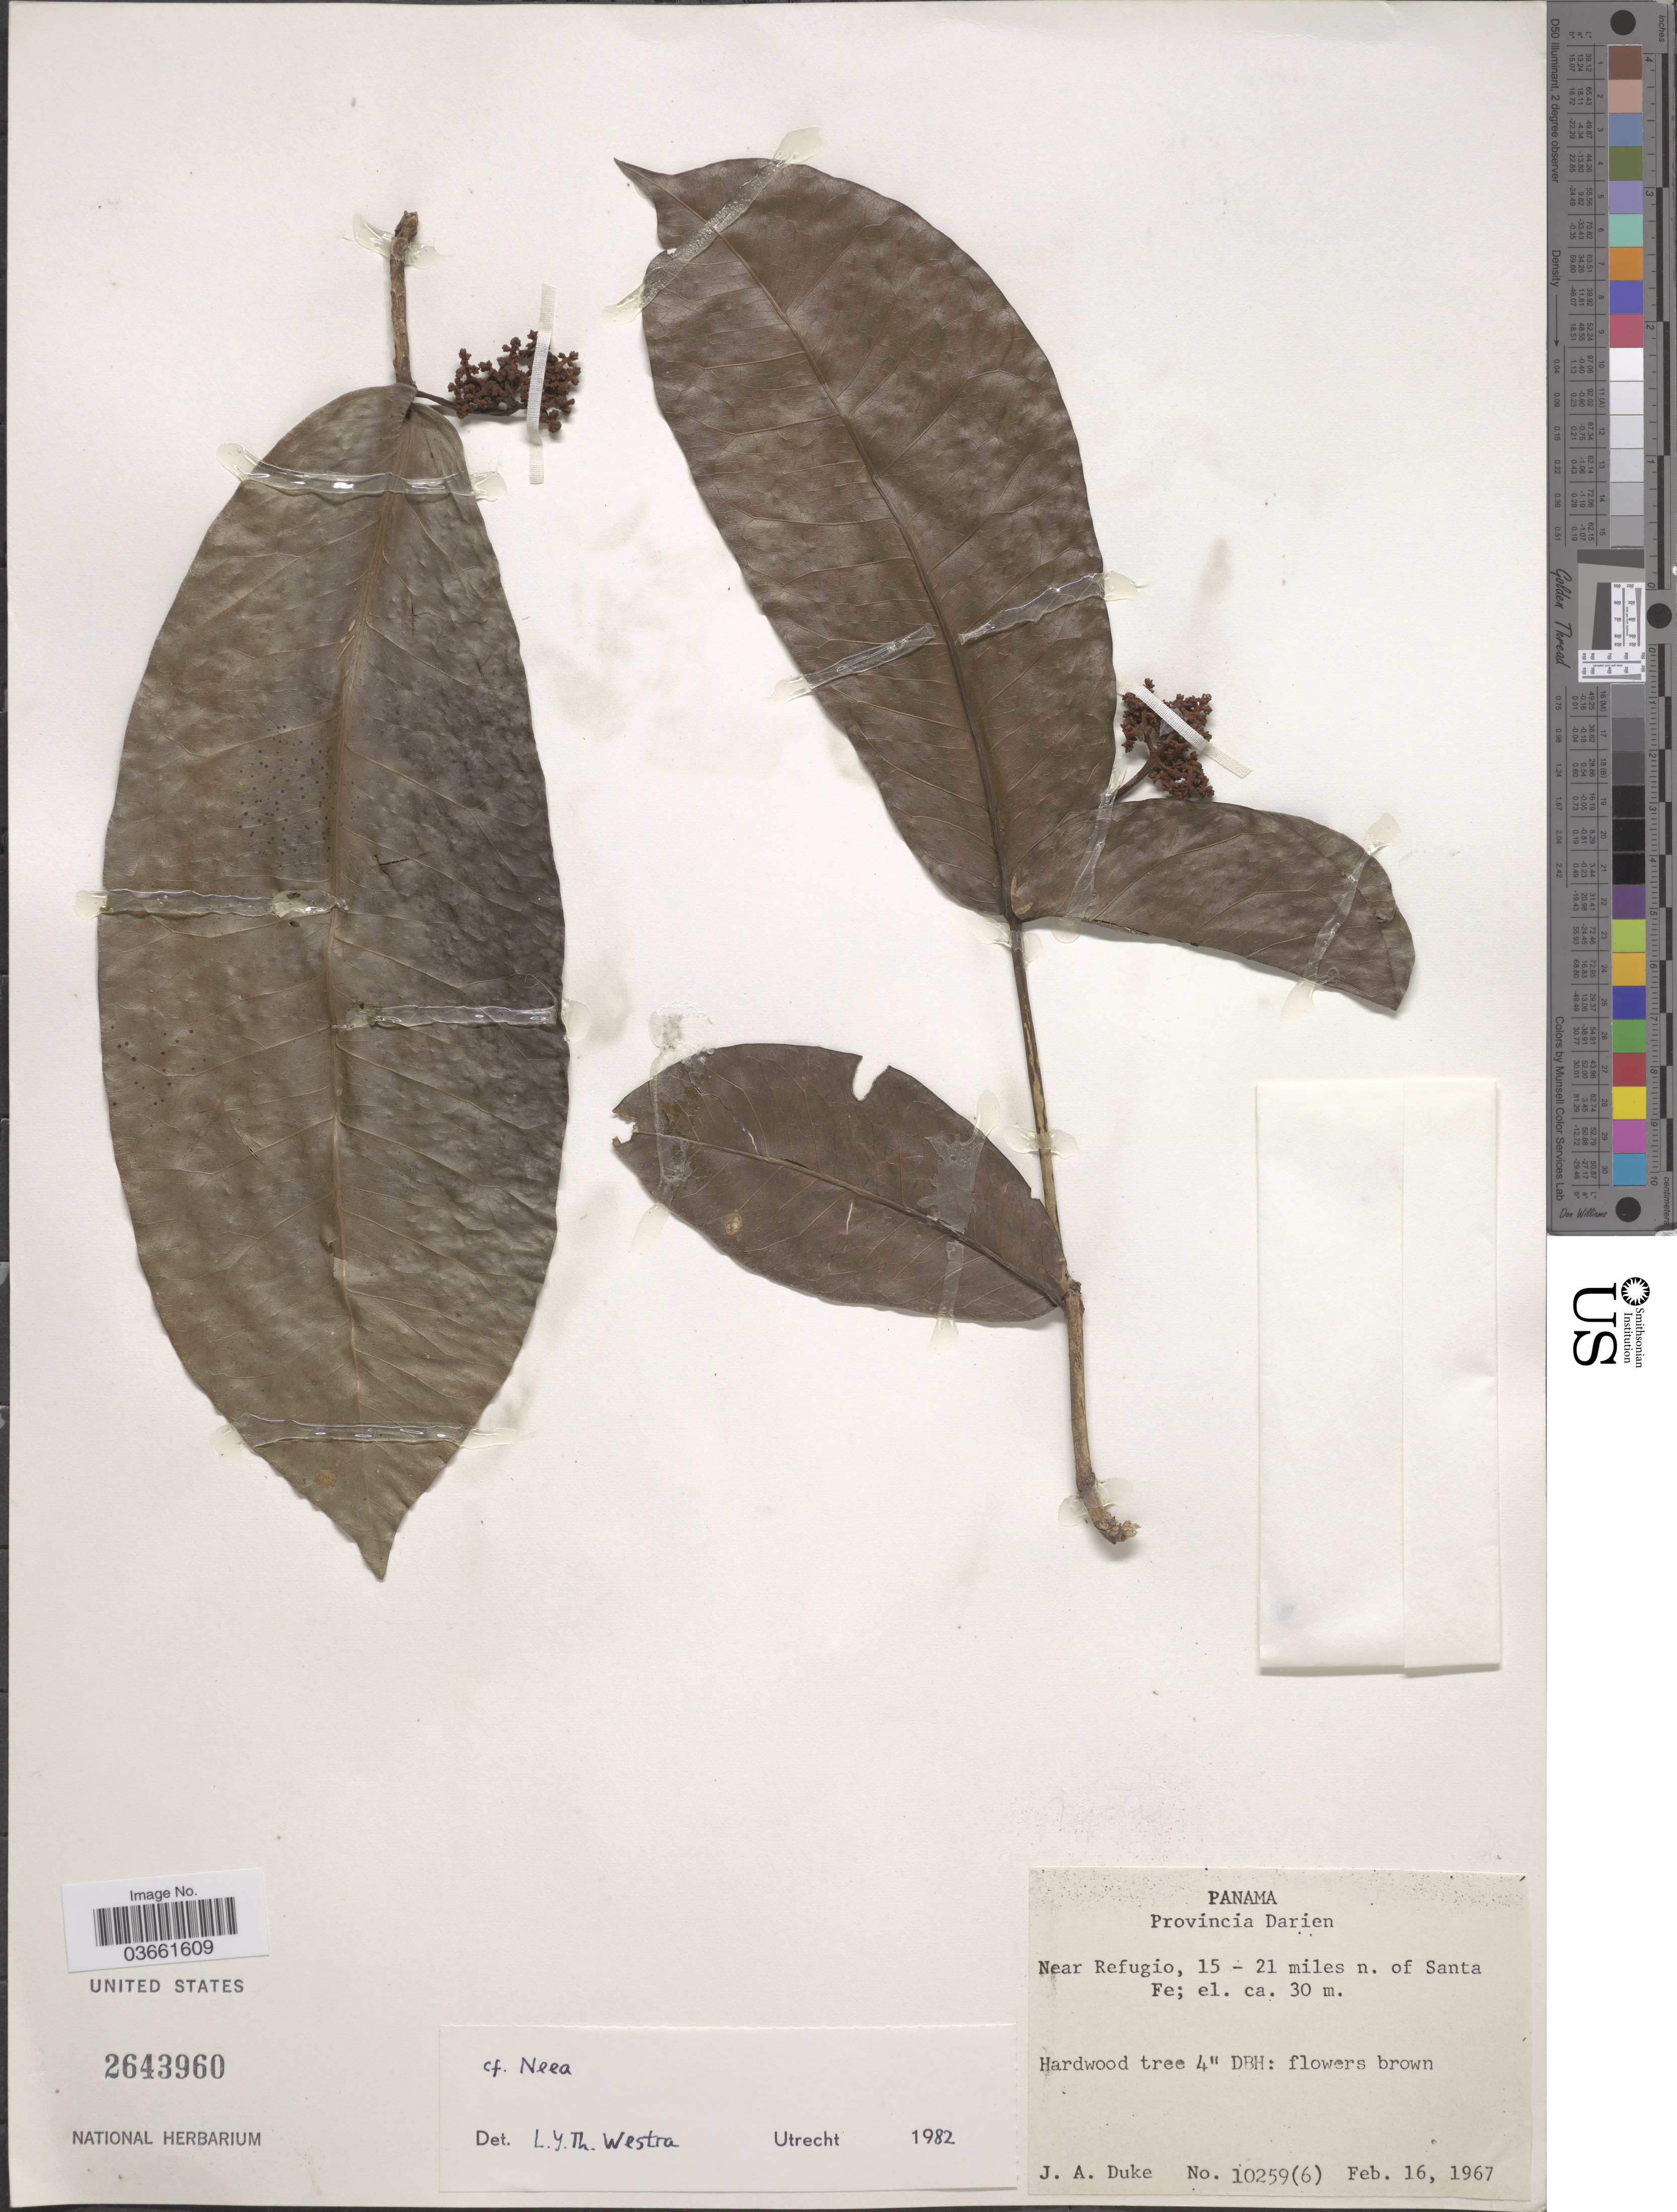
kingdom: Plantae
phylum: Tracheophyta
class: Magnoliopsida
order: Caryophyllales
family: Nyctaginaceae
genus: Neea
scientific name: Neea sp.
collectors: J. A. Duke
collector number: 10259(6)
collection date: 1967-02-16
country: Panama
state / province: Darién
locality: Near Refugio, 15-21 miles n. of Santa Fe.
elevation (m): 30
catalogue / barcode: US 2643960